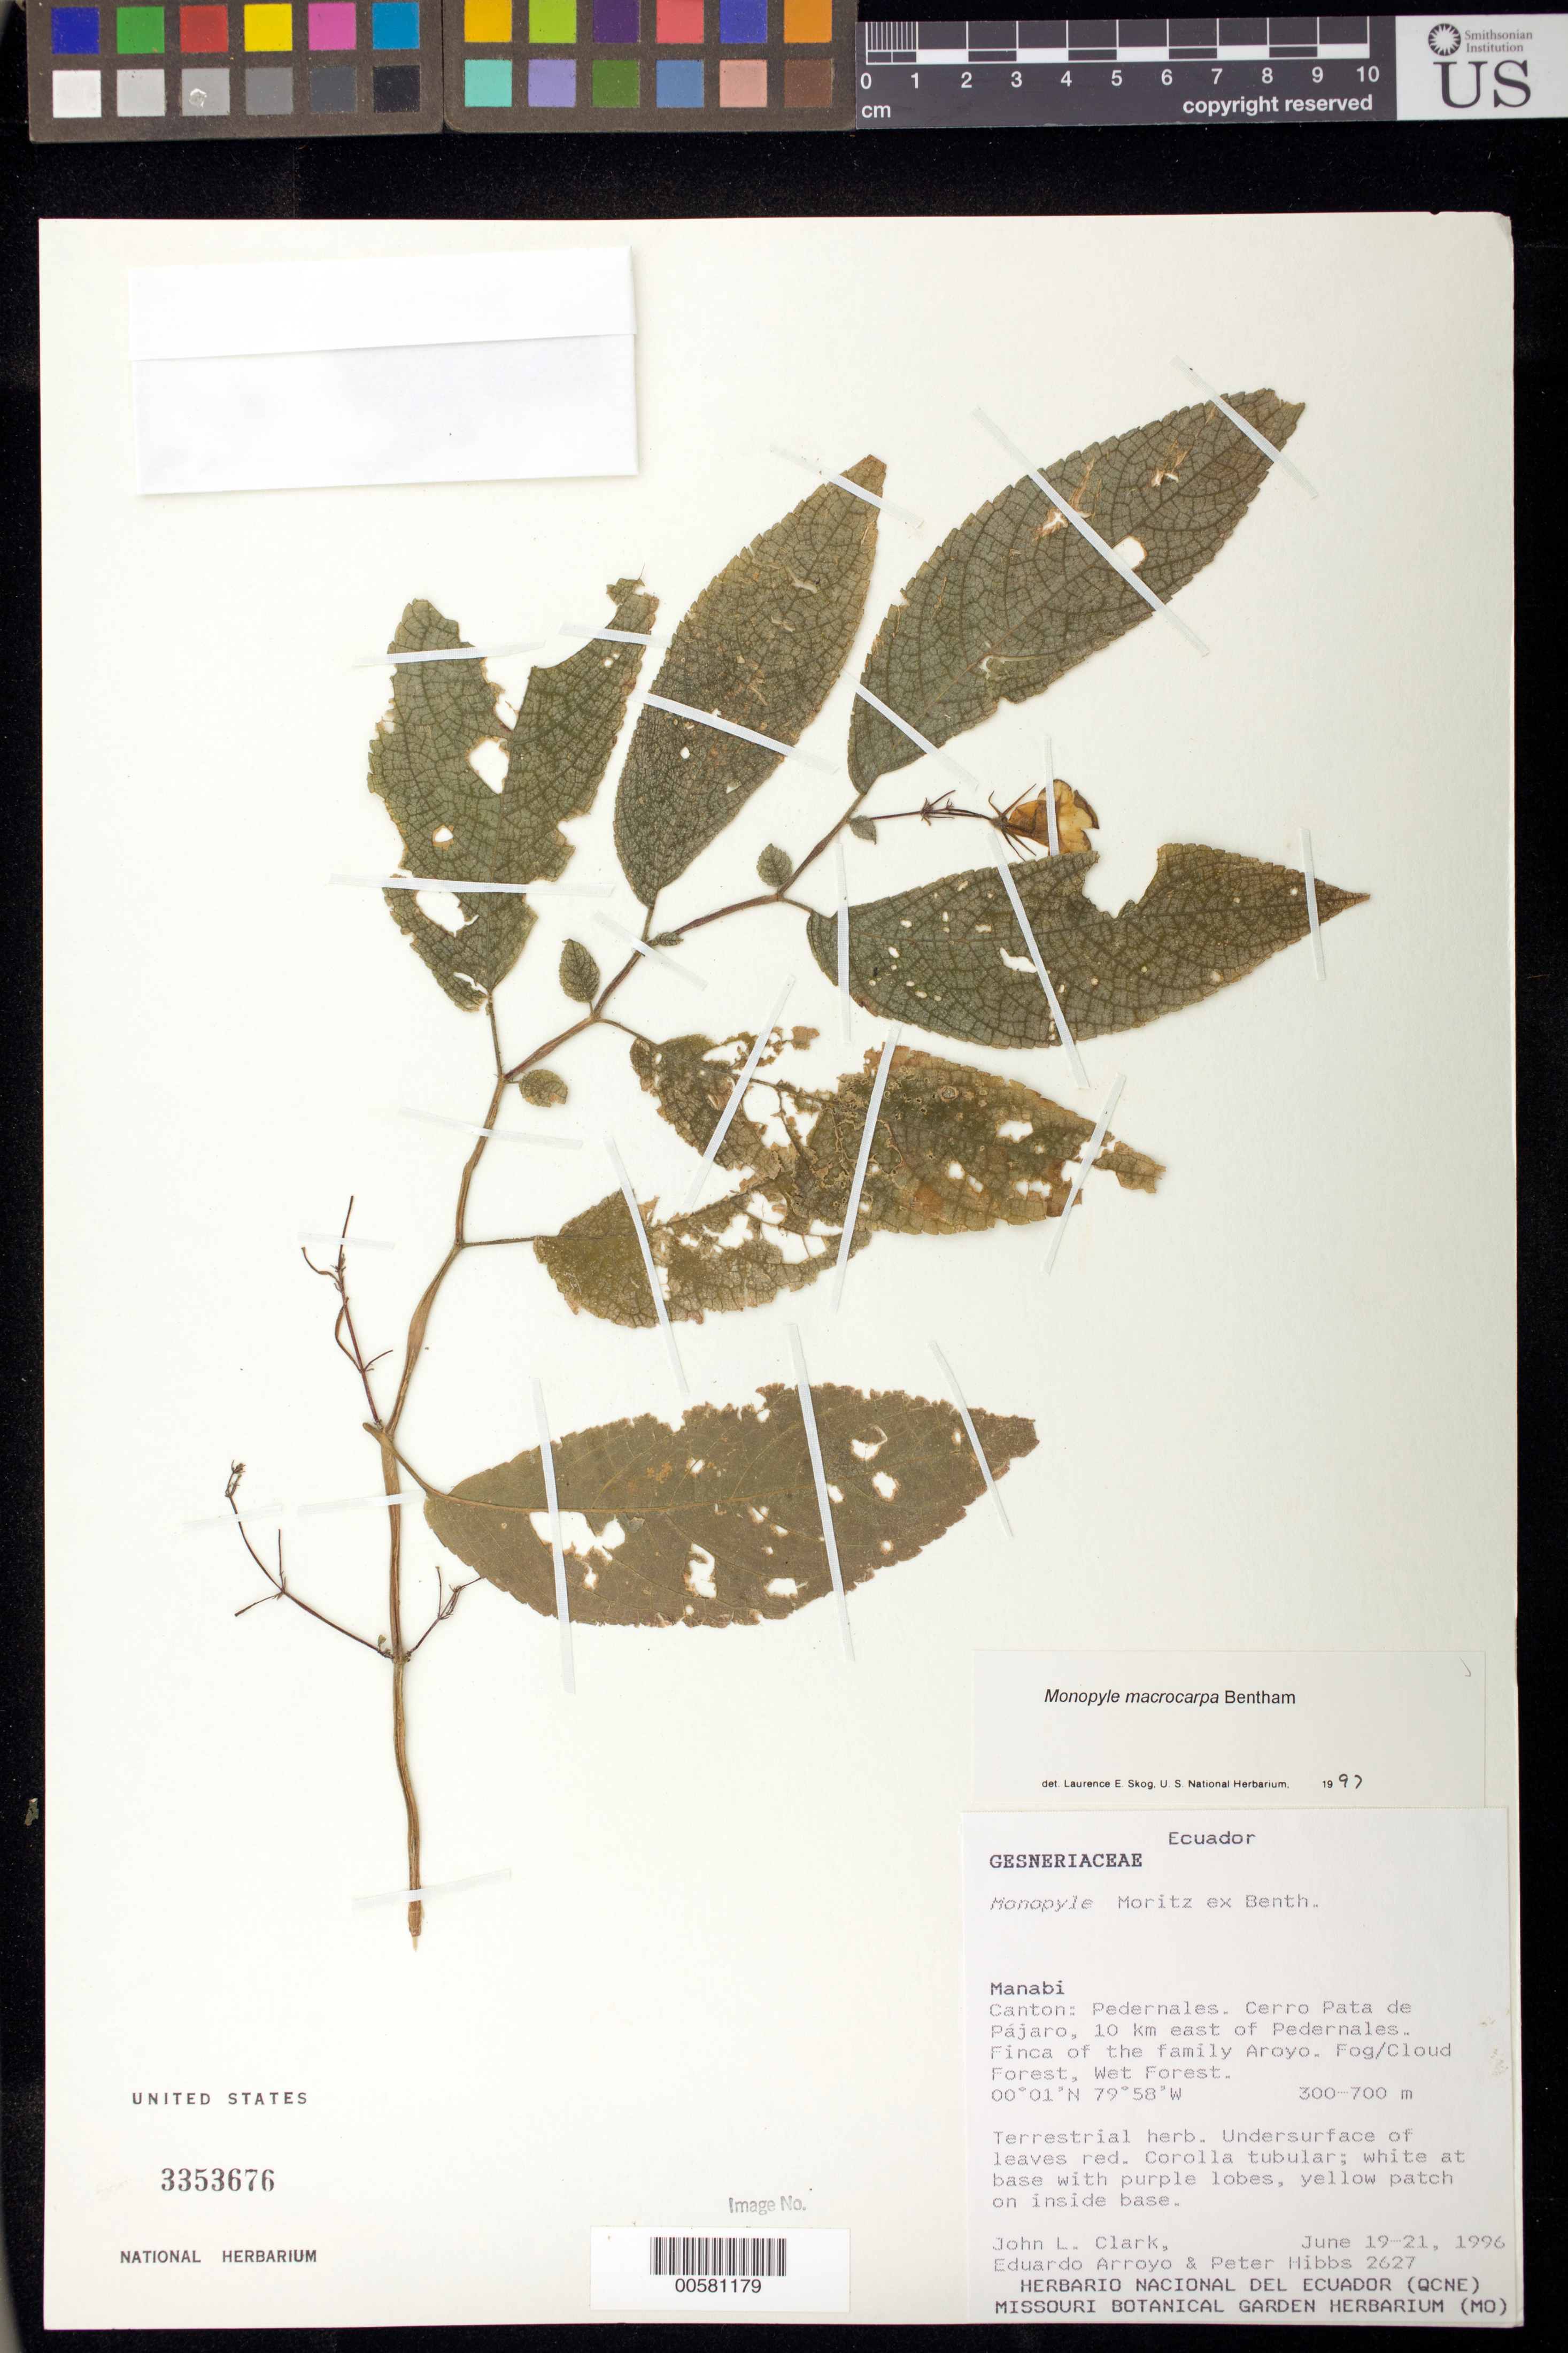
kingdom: Plantae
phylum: Tracheophyta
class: Magnoliopsida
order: Lamiales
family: Gesneriaceae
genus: Monopyle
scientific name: Monopyle chocoensis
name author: Keene & J.L. Clark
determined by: Clark, J. L., (SEL), The Marie Selby Botanical Garden (UNITED STATES)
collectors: J. L. Clark, E. Arroyo & P. Hibbs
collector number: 2627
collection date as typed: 19-21 Jun 1996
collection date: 1996-06-19/1996-06-21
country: Ecuador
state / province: Manabí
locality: Canton Pedernales. Cerro Pata de Pájaro, 10 km E of Pedernales, Finca of the family Aroyo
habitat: Fog/cloud forest, wet forest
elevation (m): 300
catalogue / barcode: US 3353676